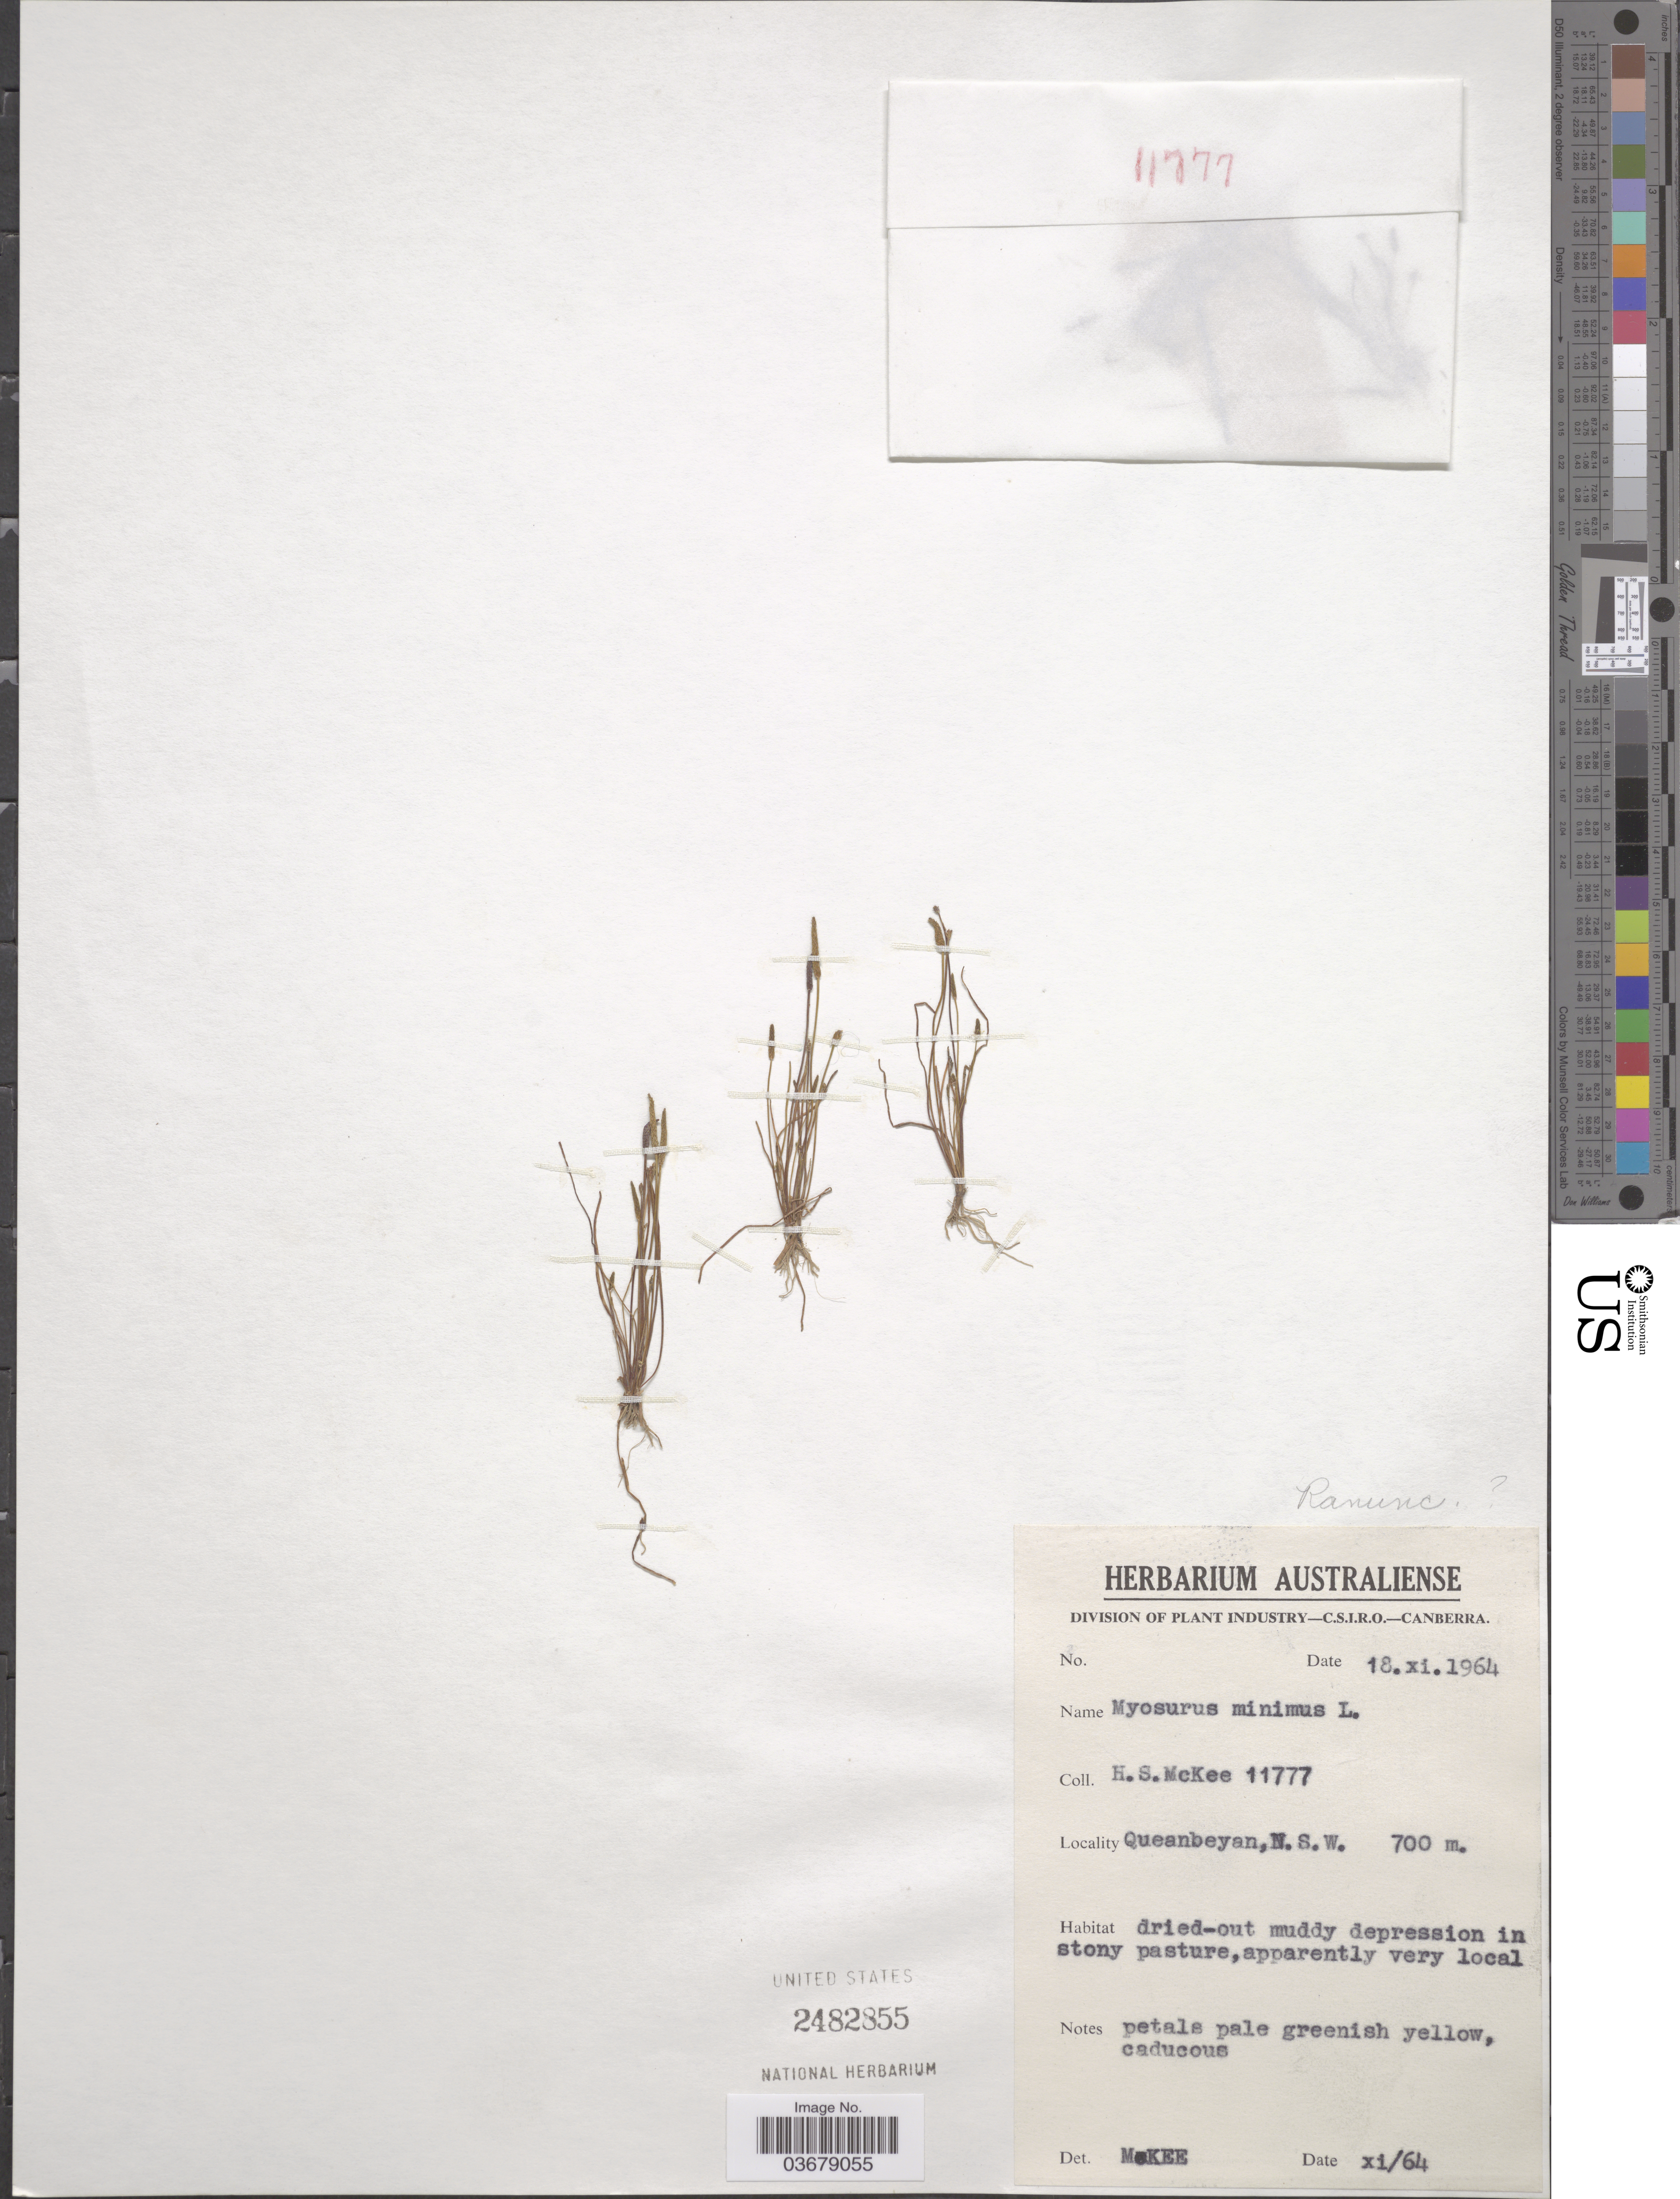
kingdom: Plantae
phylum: Tracheophyta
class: Magnoliopsida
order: Ranunculales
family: Ranunculaceae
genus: Myosurus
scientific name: Myosurus minimus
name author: L.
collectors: H. S. McKee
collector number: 11777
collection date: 1964-11-18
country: Australia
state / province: New South Wales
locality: Queanbeyan.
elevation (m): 700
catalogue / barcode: US 2482855